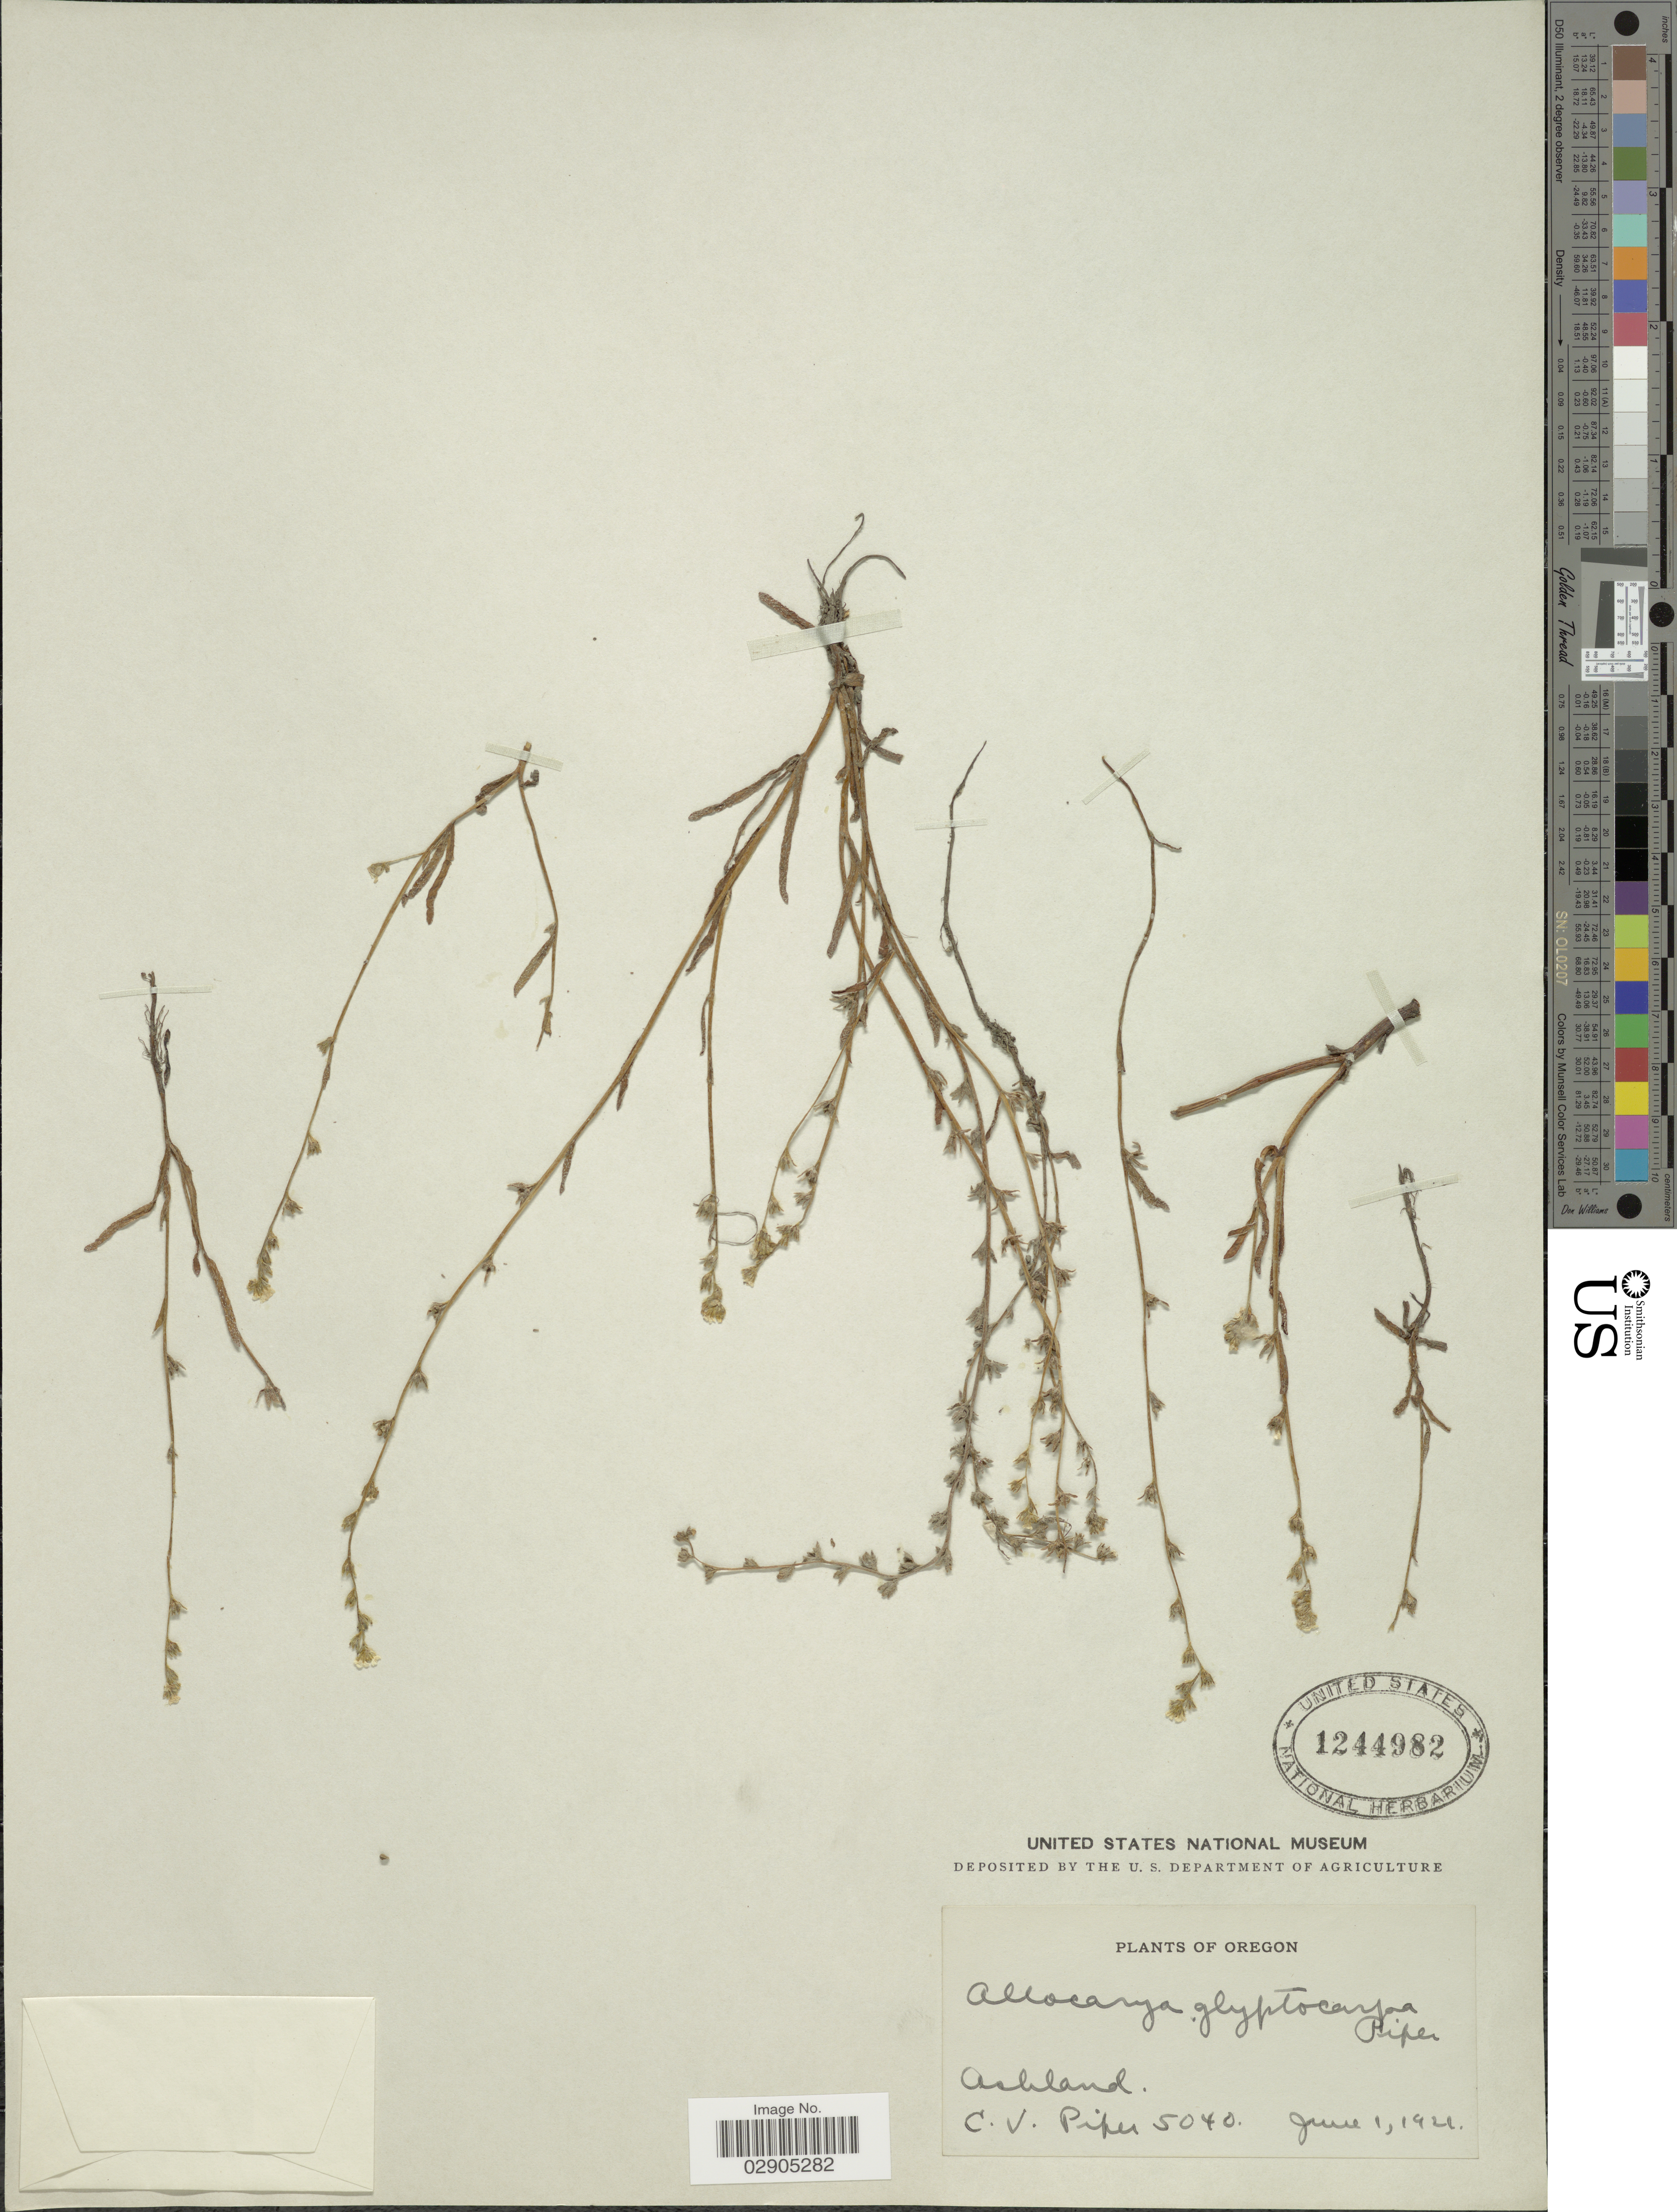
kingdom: Plantae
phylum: Tracheophyta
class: Magnoliopsida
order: Boraginales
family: Boraginaceae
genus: Allocarya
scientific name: Allocarya glyptocarpa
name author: Piper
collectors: C. V. Piper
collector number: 5040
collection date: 1921-06-01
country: United States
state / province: Oregon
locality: Ashland.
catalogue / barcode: US 1244982